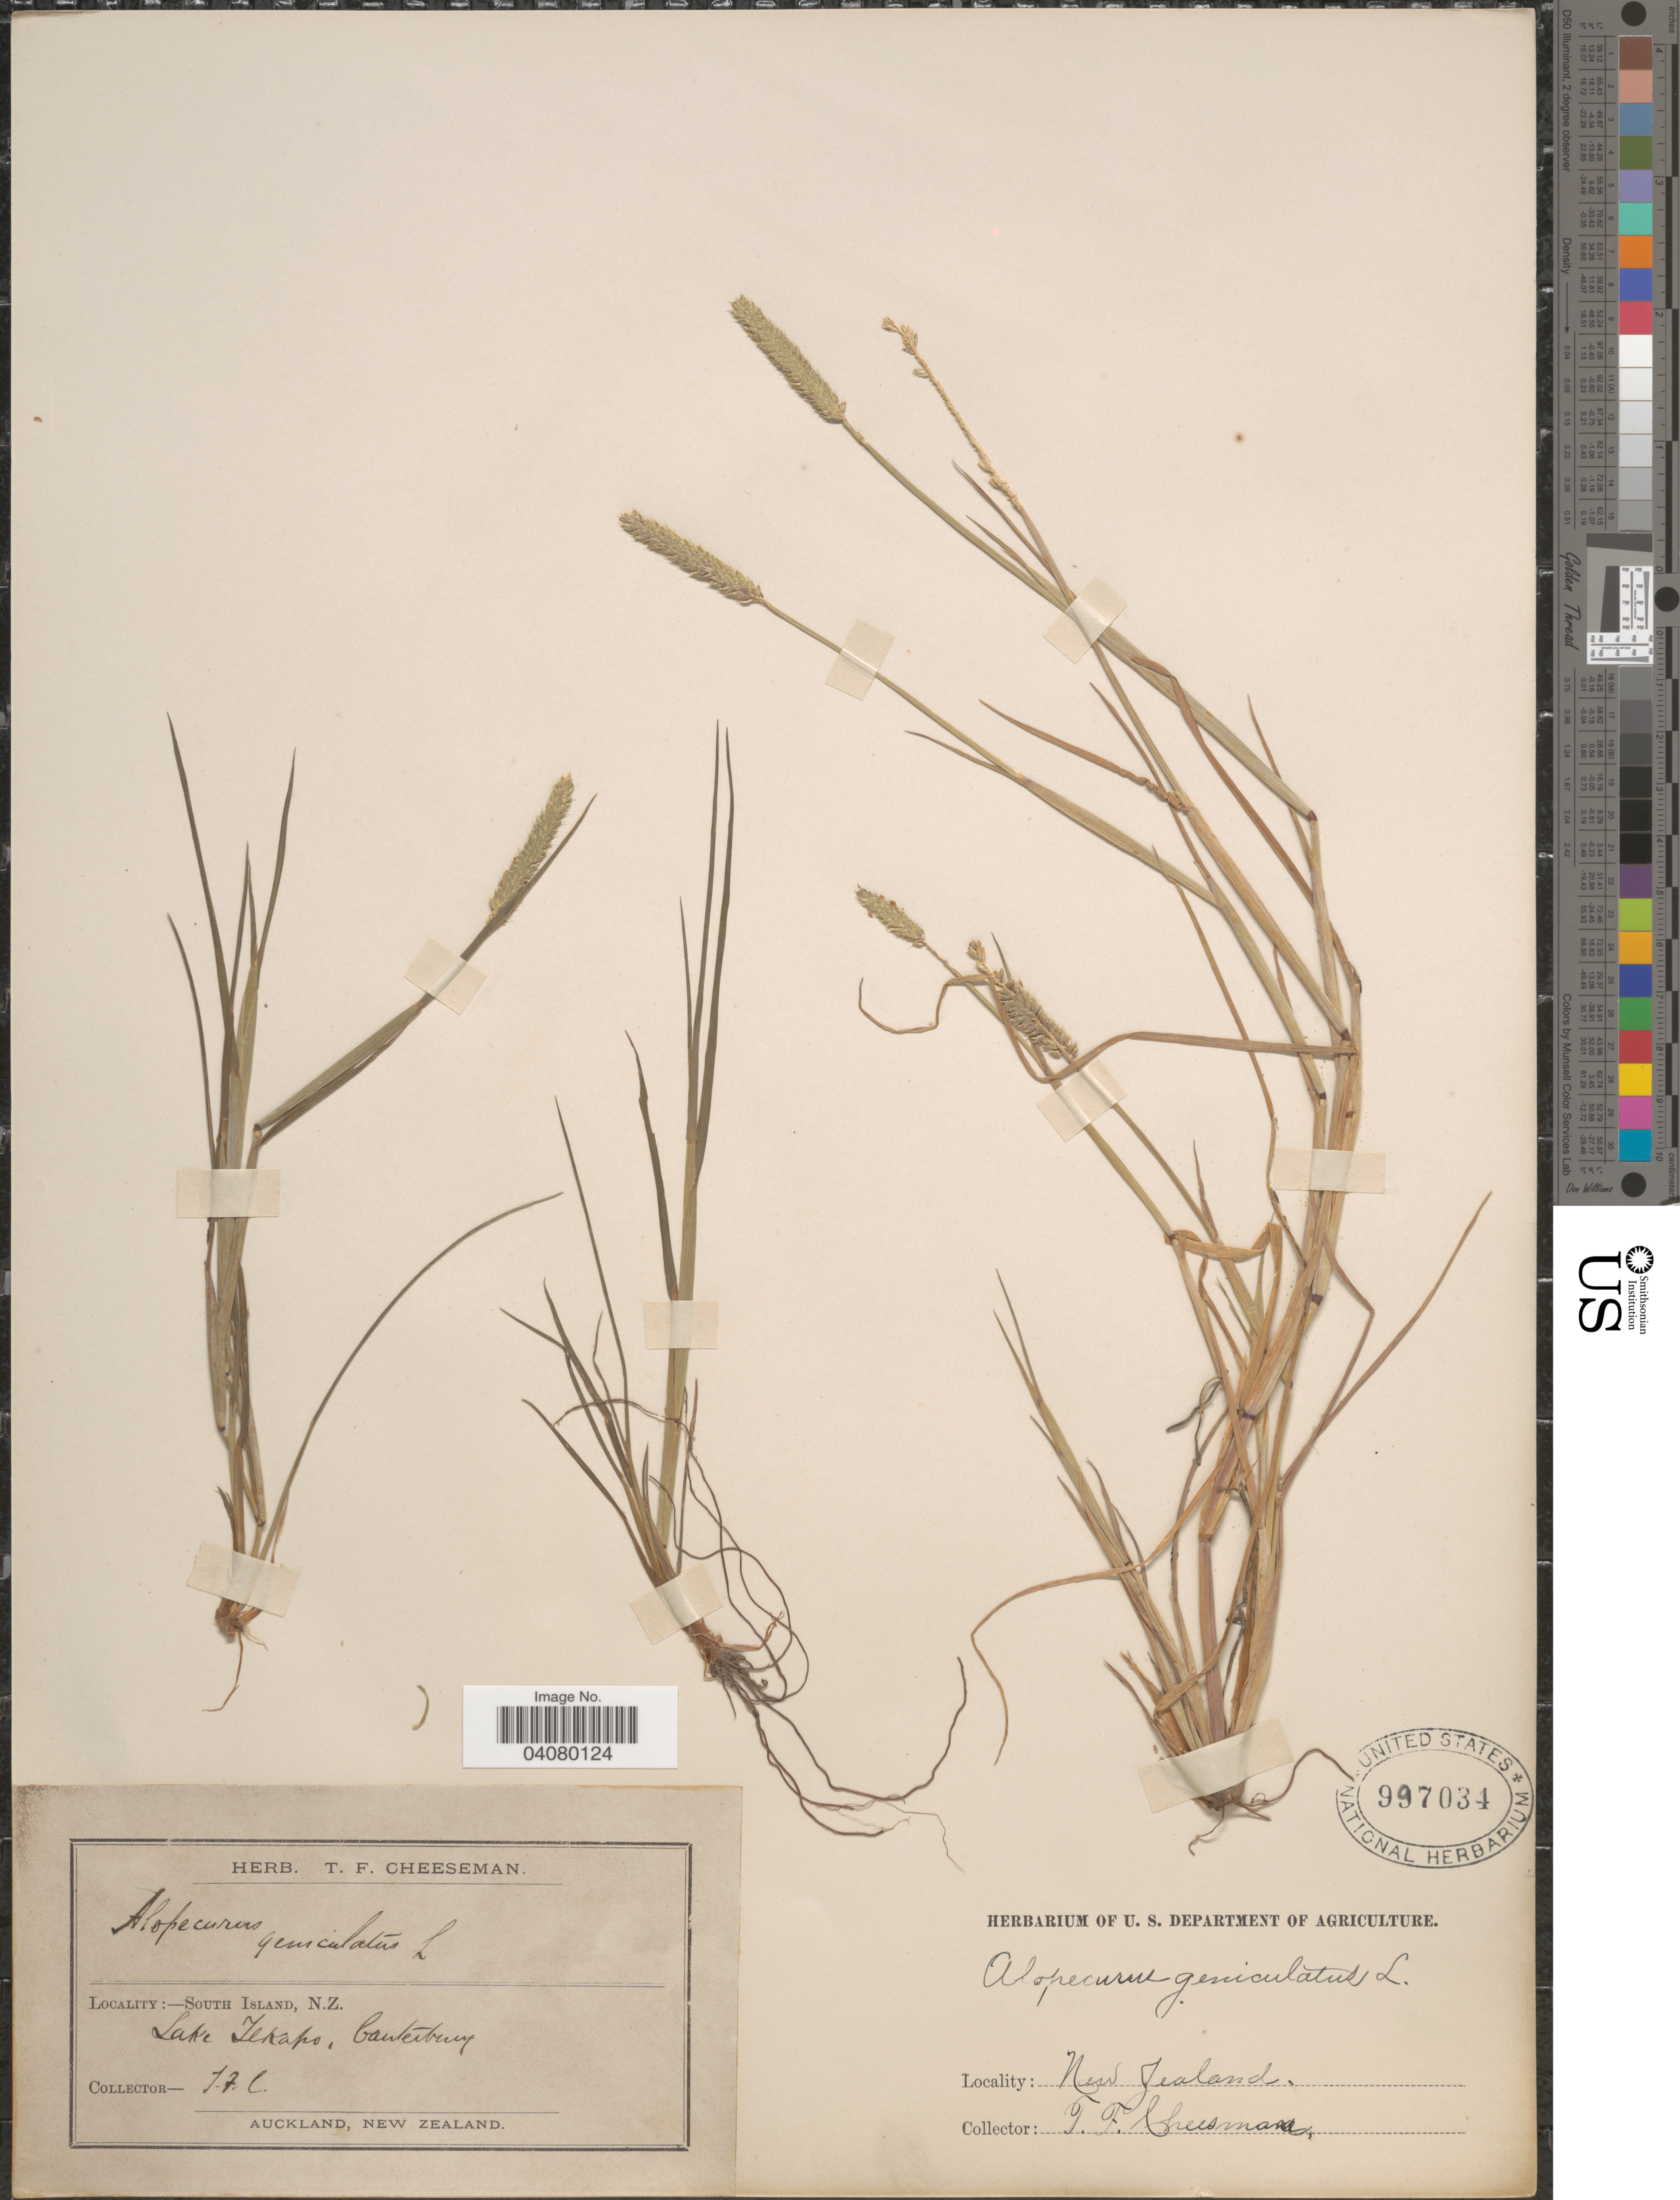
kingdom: Plantae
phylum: Tracheophyta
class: Liliopsida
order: Poales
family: Poaceae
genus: Alopecurus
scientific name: Alopecurus geniculatus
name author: L.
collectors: T. F. Cheeseman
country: New Zealand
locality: South Island. Lake Tekapo, Canterbury.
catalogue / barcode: US 997034